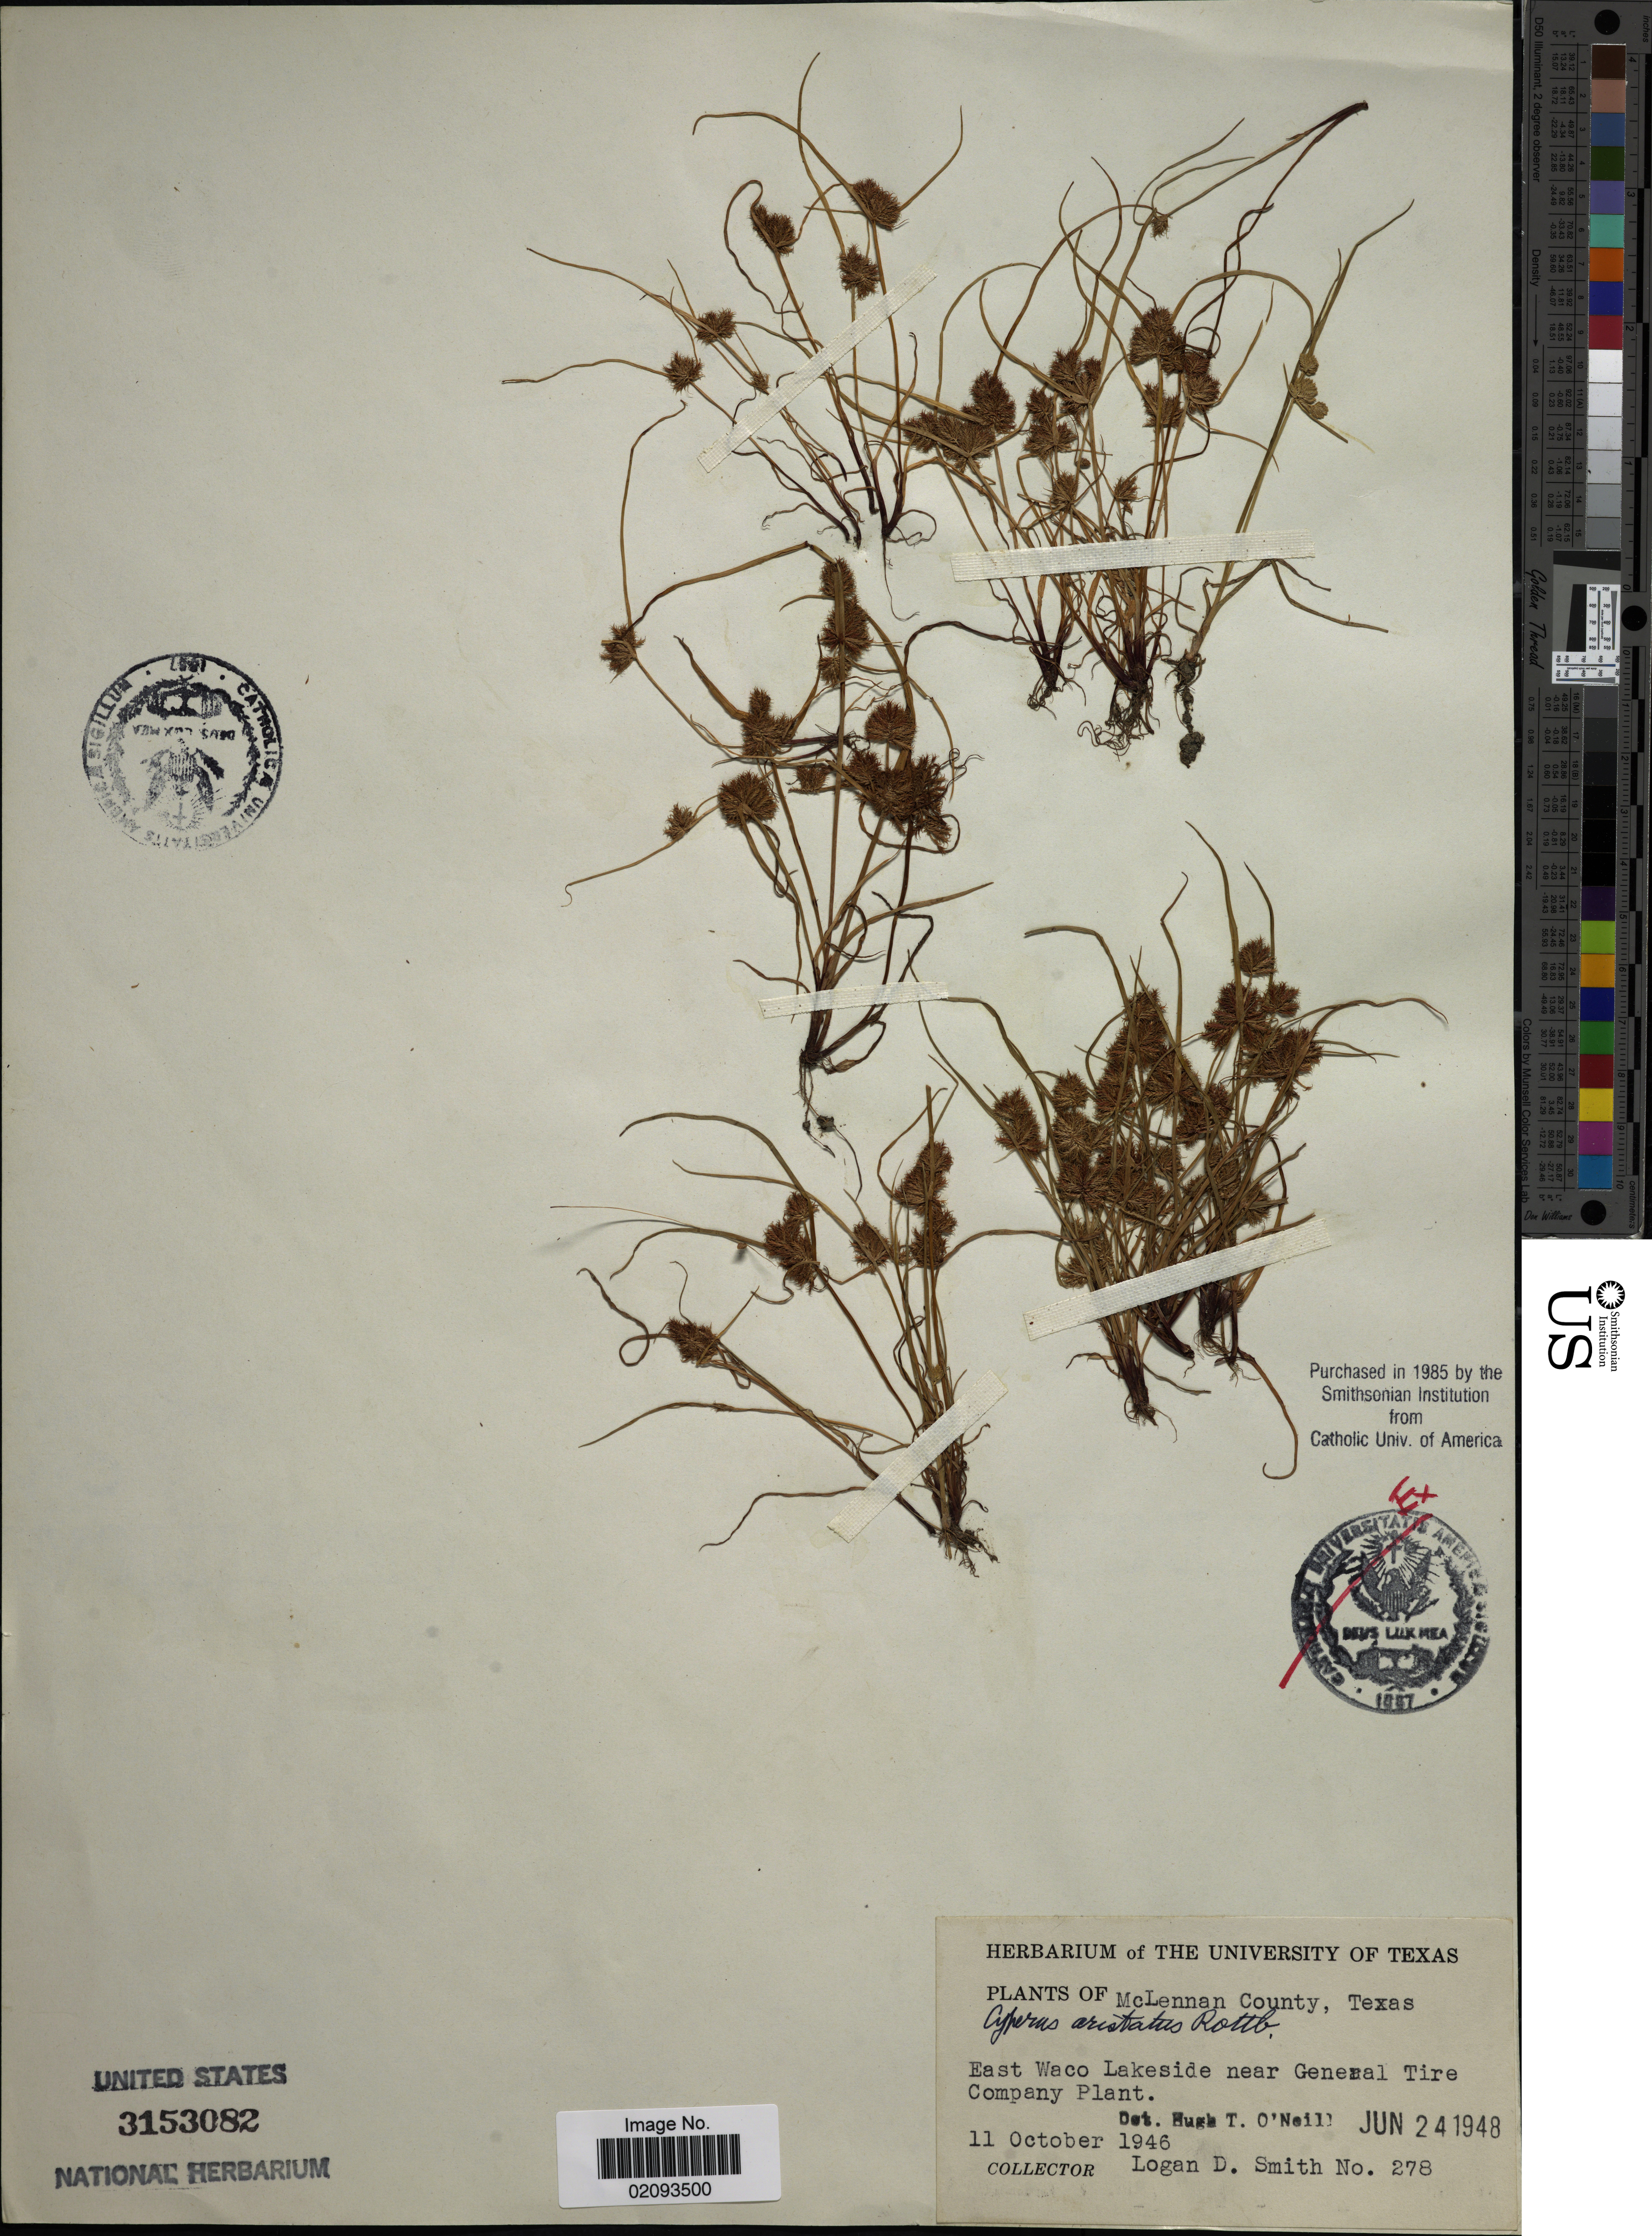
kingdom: Plantae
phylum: Tracheophyta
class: Liliopsida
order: Poales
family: Cyperaceae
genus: Cyperus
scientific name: Cyperus squarrosus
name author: L.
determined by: Strong, Mark T., (BOT), Smithsonian Institution - National Museum of Natural History (UNITED STATES)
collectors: L. Smith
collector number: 278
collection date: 1946-10-11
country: United States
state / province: Texas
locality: McLennan County, East Waco Lakeside near General Tire Company Plant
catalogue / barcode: US 3153082